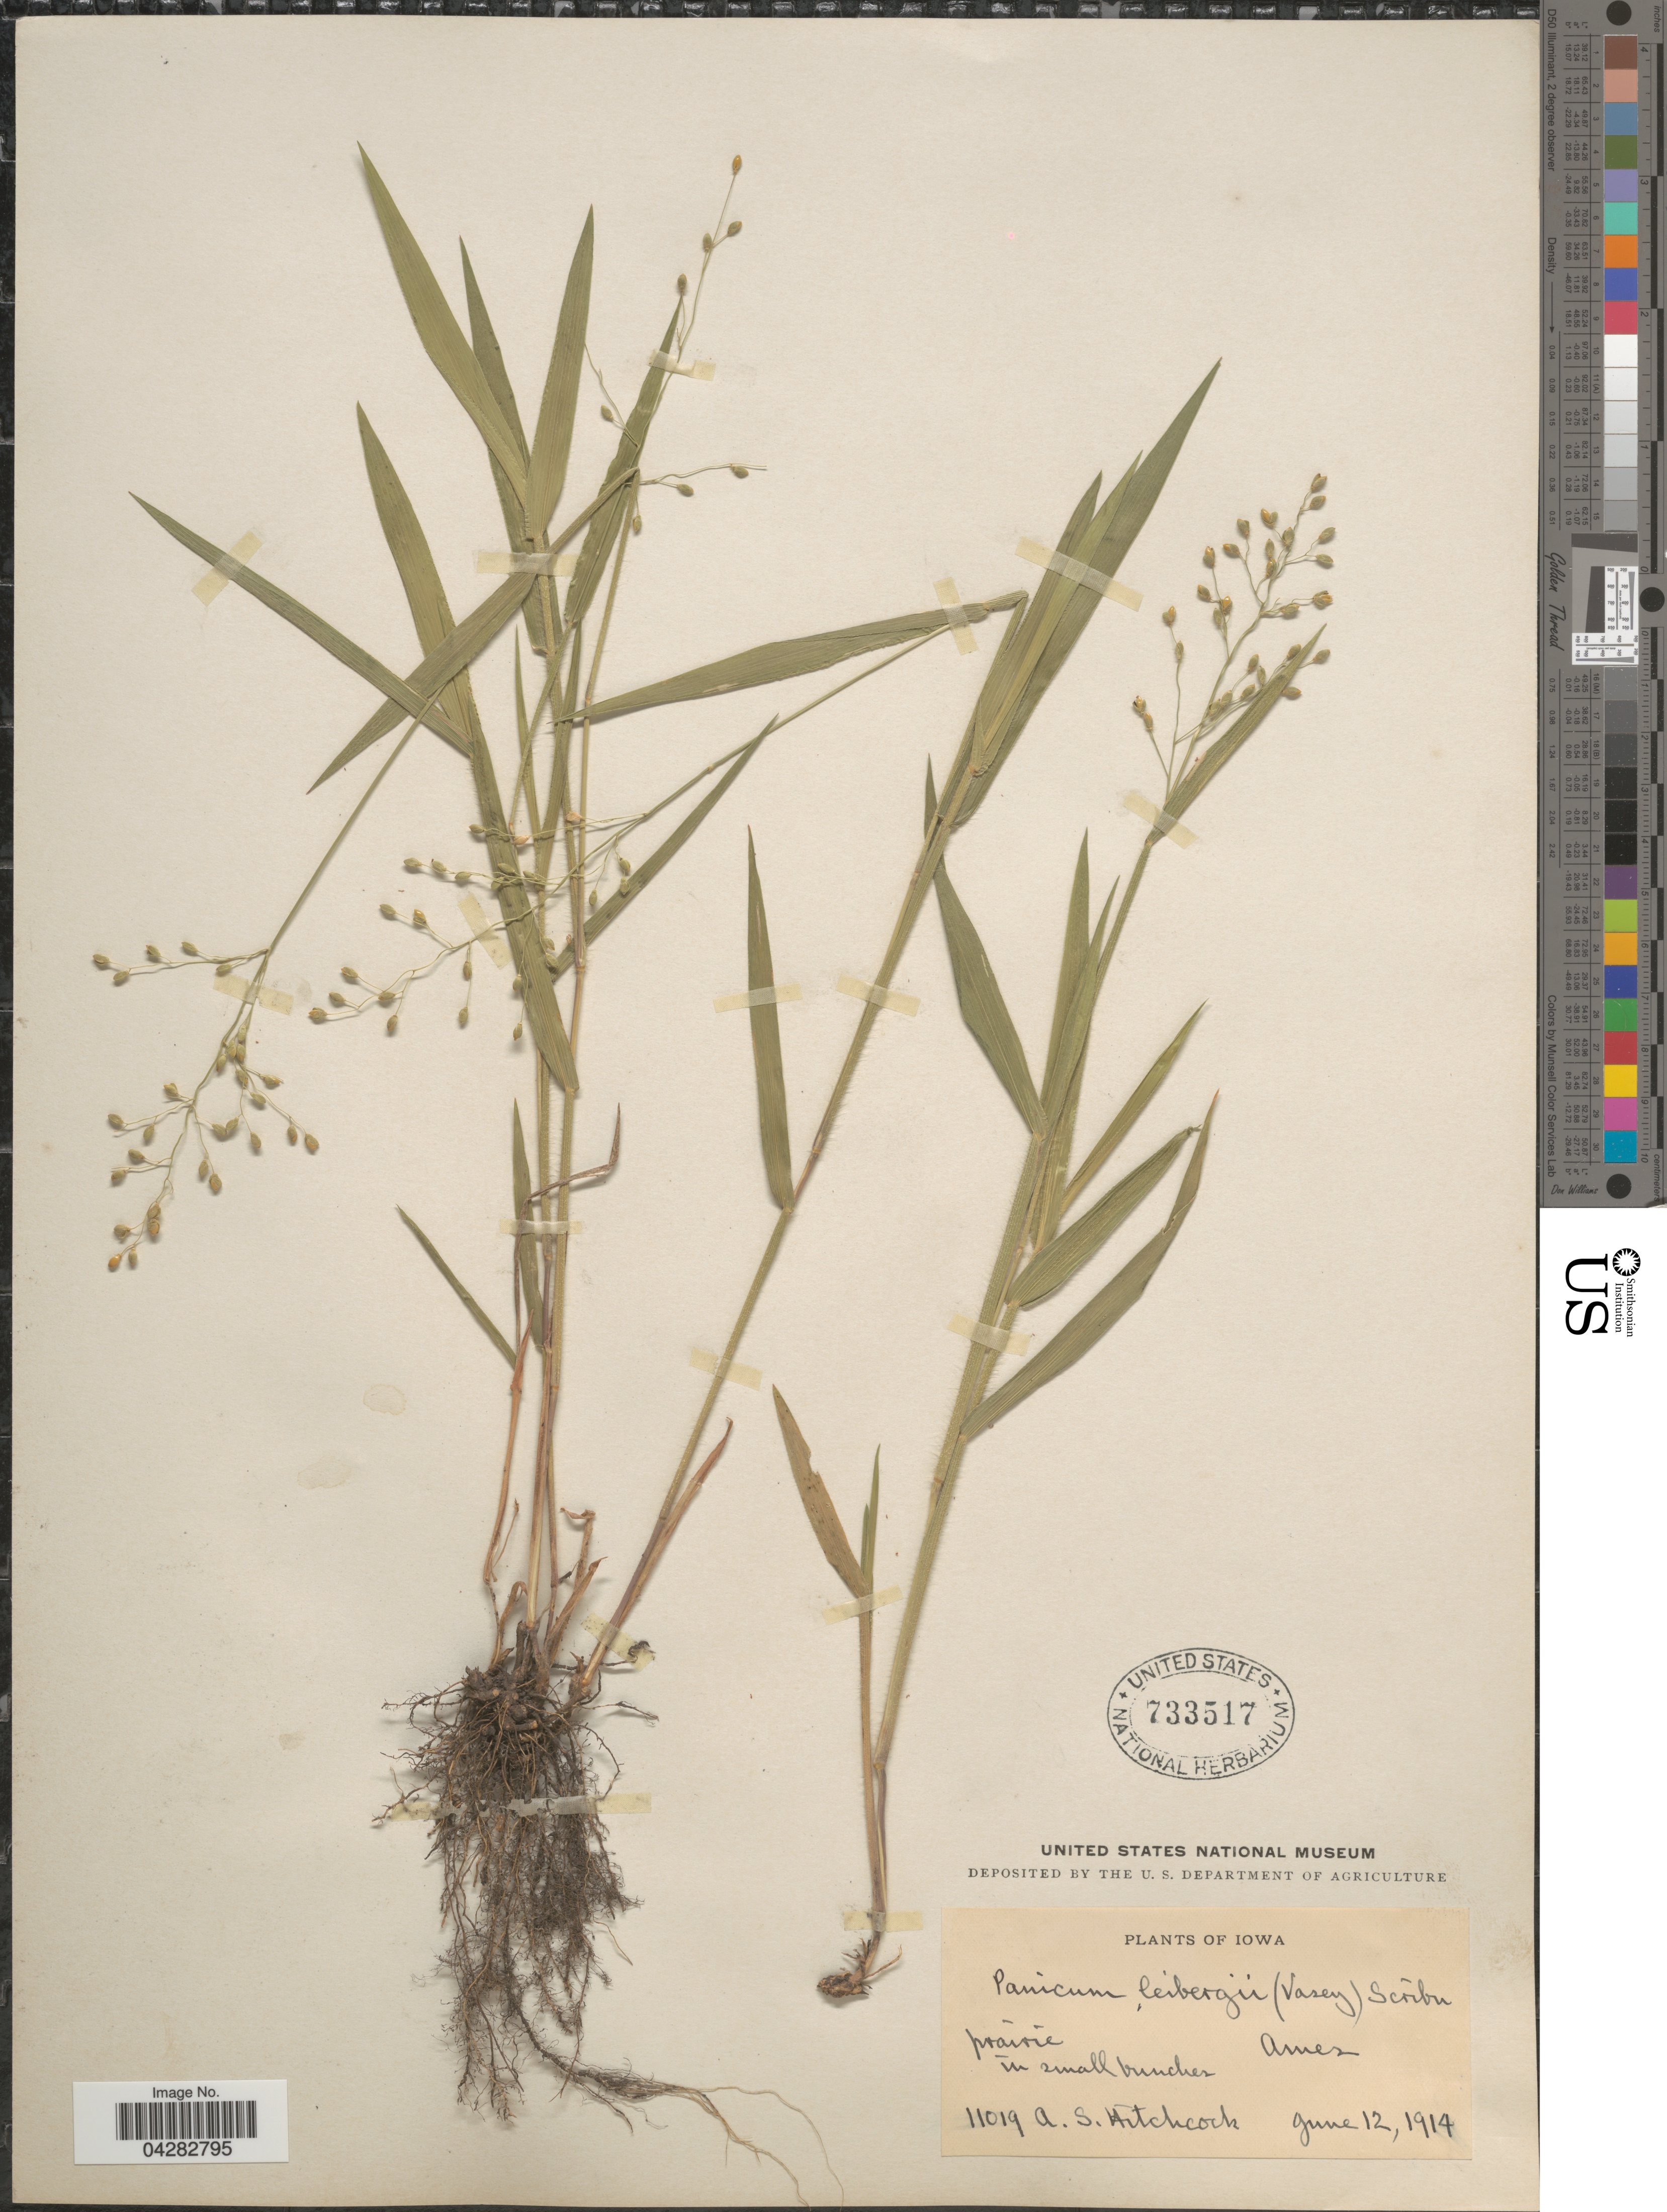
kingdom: Plantae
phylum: Tracheophyta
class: Liliopsida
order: Poales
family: Poaceae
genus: Dichanthelium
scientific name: Dichanthelium leibergii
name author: (Vasey) Gould & C.A. Clark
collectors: A. S. Hitchcock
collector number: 11019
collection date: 1914-06-12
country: United States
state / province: Iowa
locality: Prairie. Ames.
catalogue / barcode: US 733517